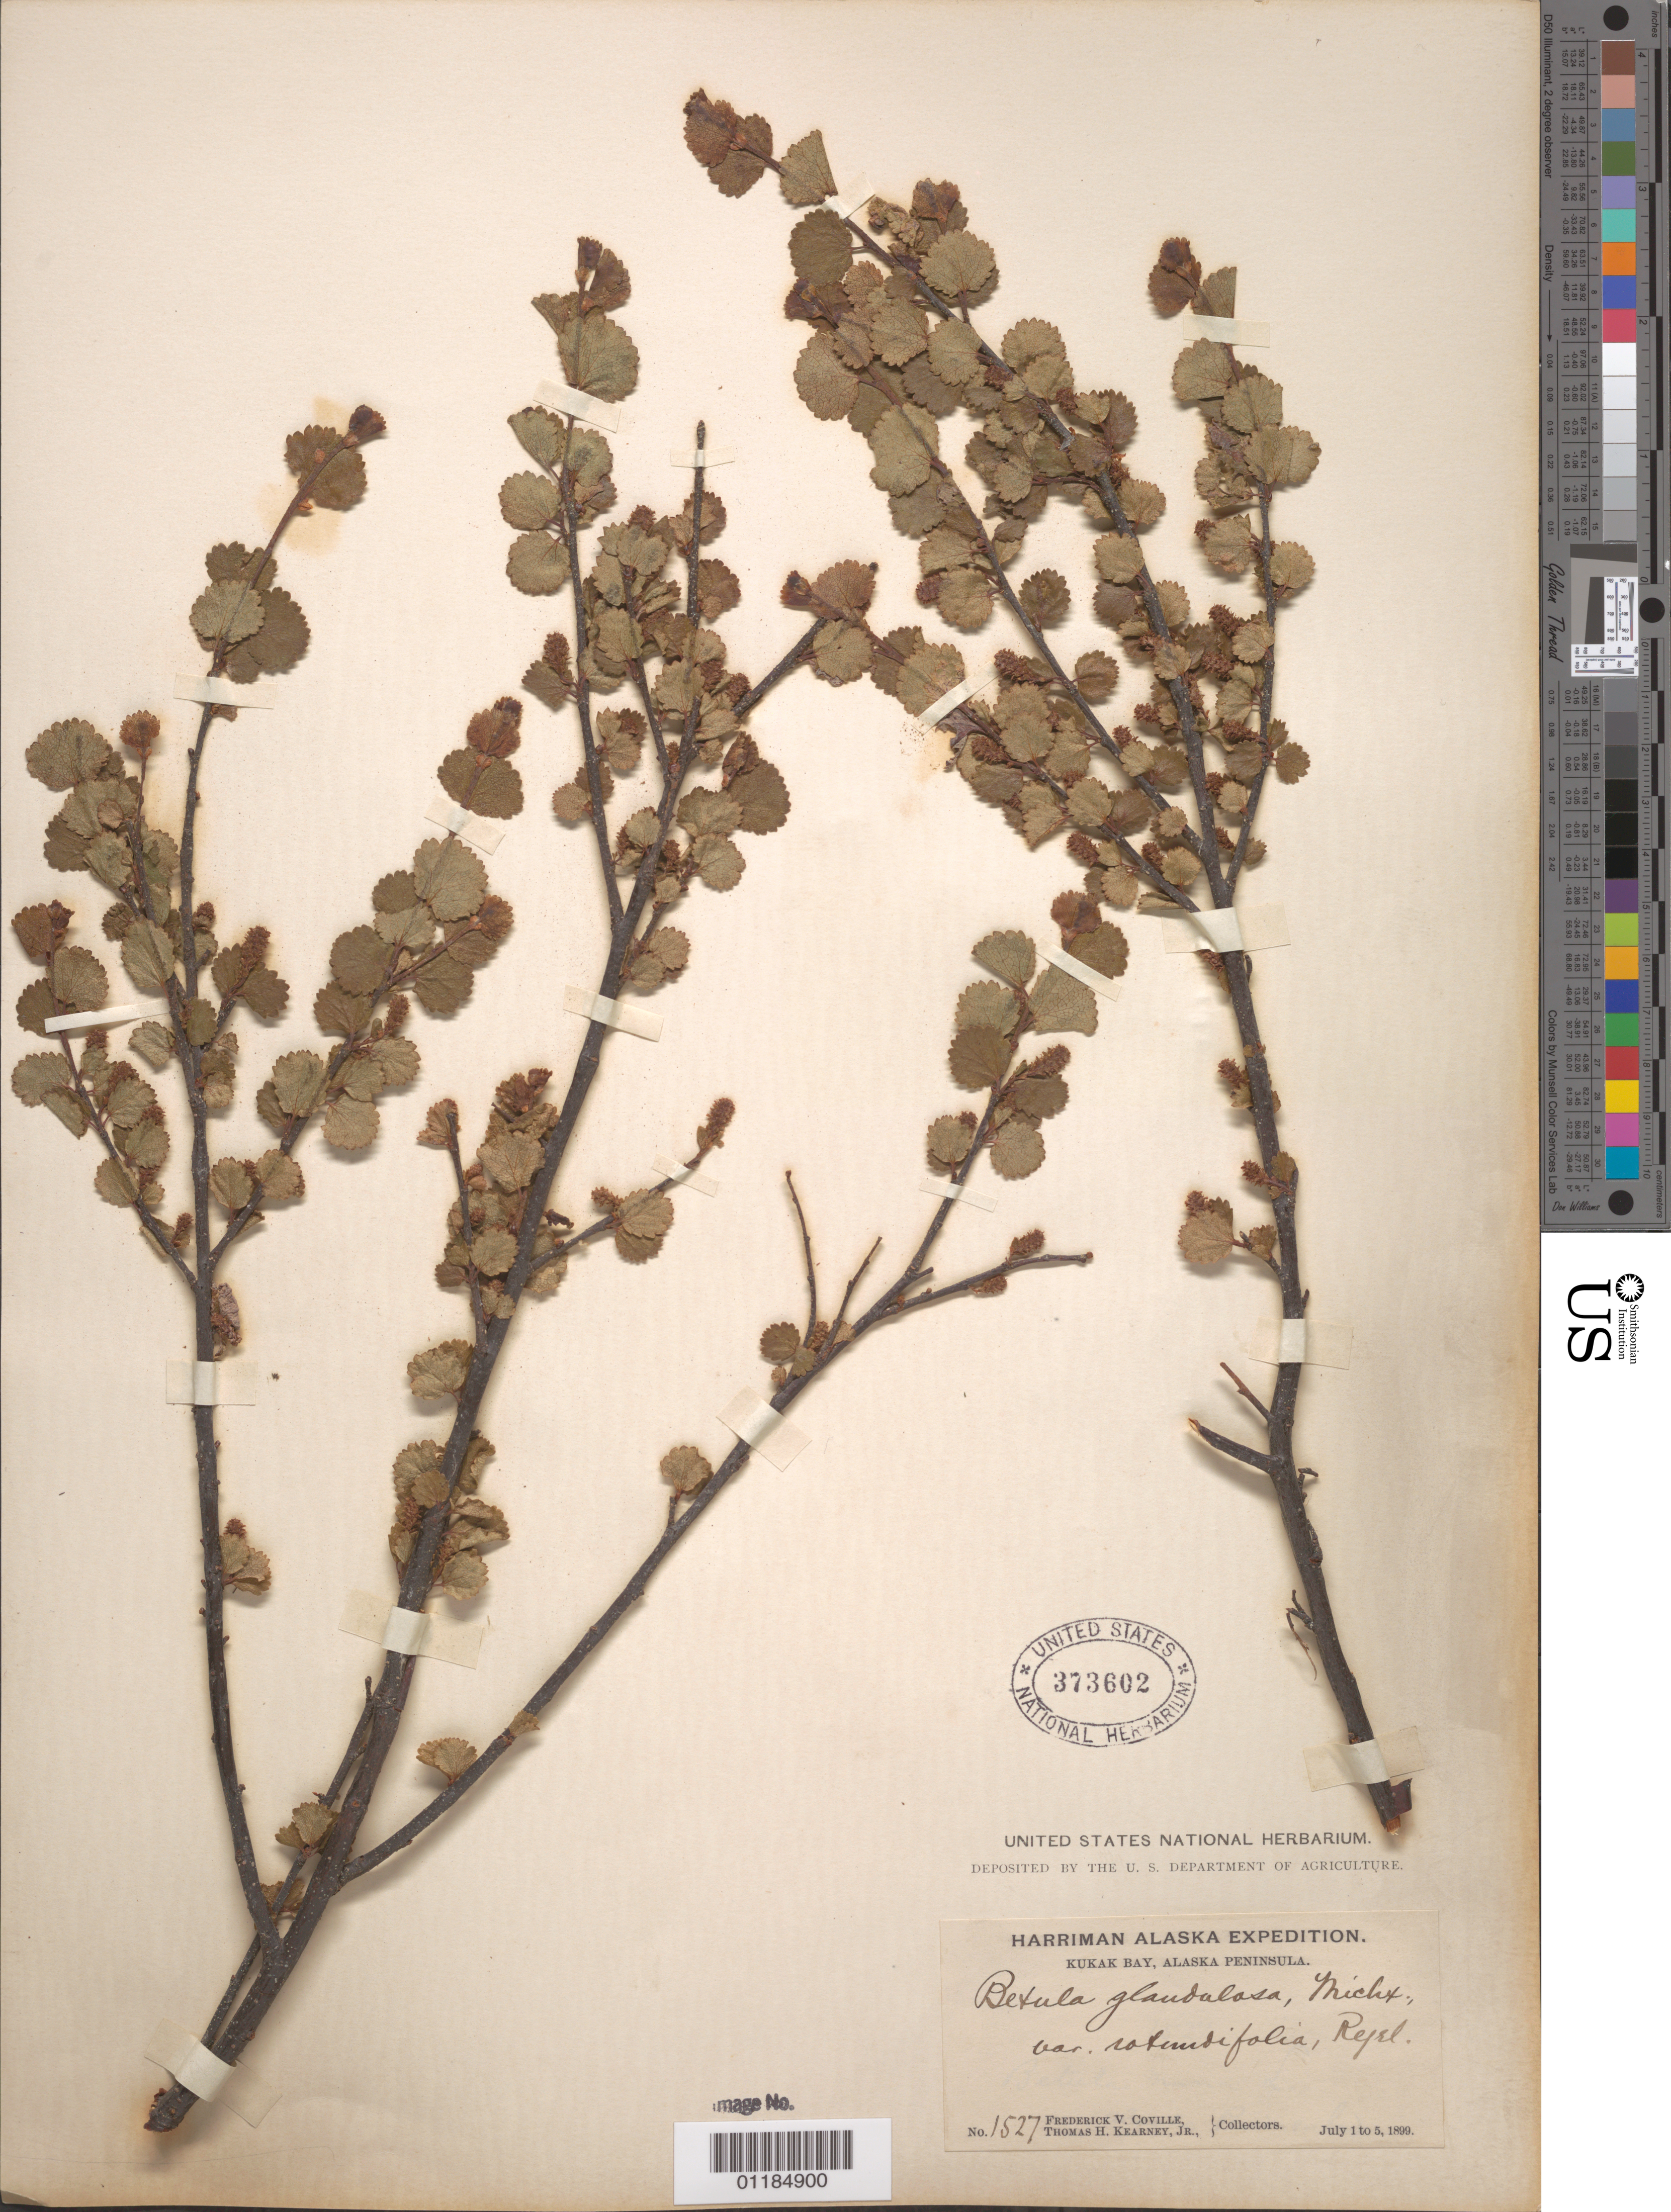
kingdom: Plantae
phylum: Tracheophyta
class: Magnoliopsida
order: Fagales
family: Betulaceae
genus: Betula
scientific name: Betula glandulosa var. rotundifolia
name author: (Spach) Regel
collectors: F. V. Coville & T. H. Kearney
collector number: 1527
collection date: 1899-07-01/1899-07-05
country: United States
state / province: Alaska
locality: Kukak Bay, Alaska Peninsula.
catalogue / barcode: US 373602